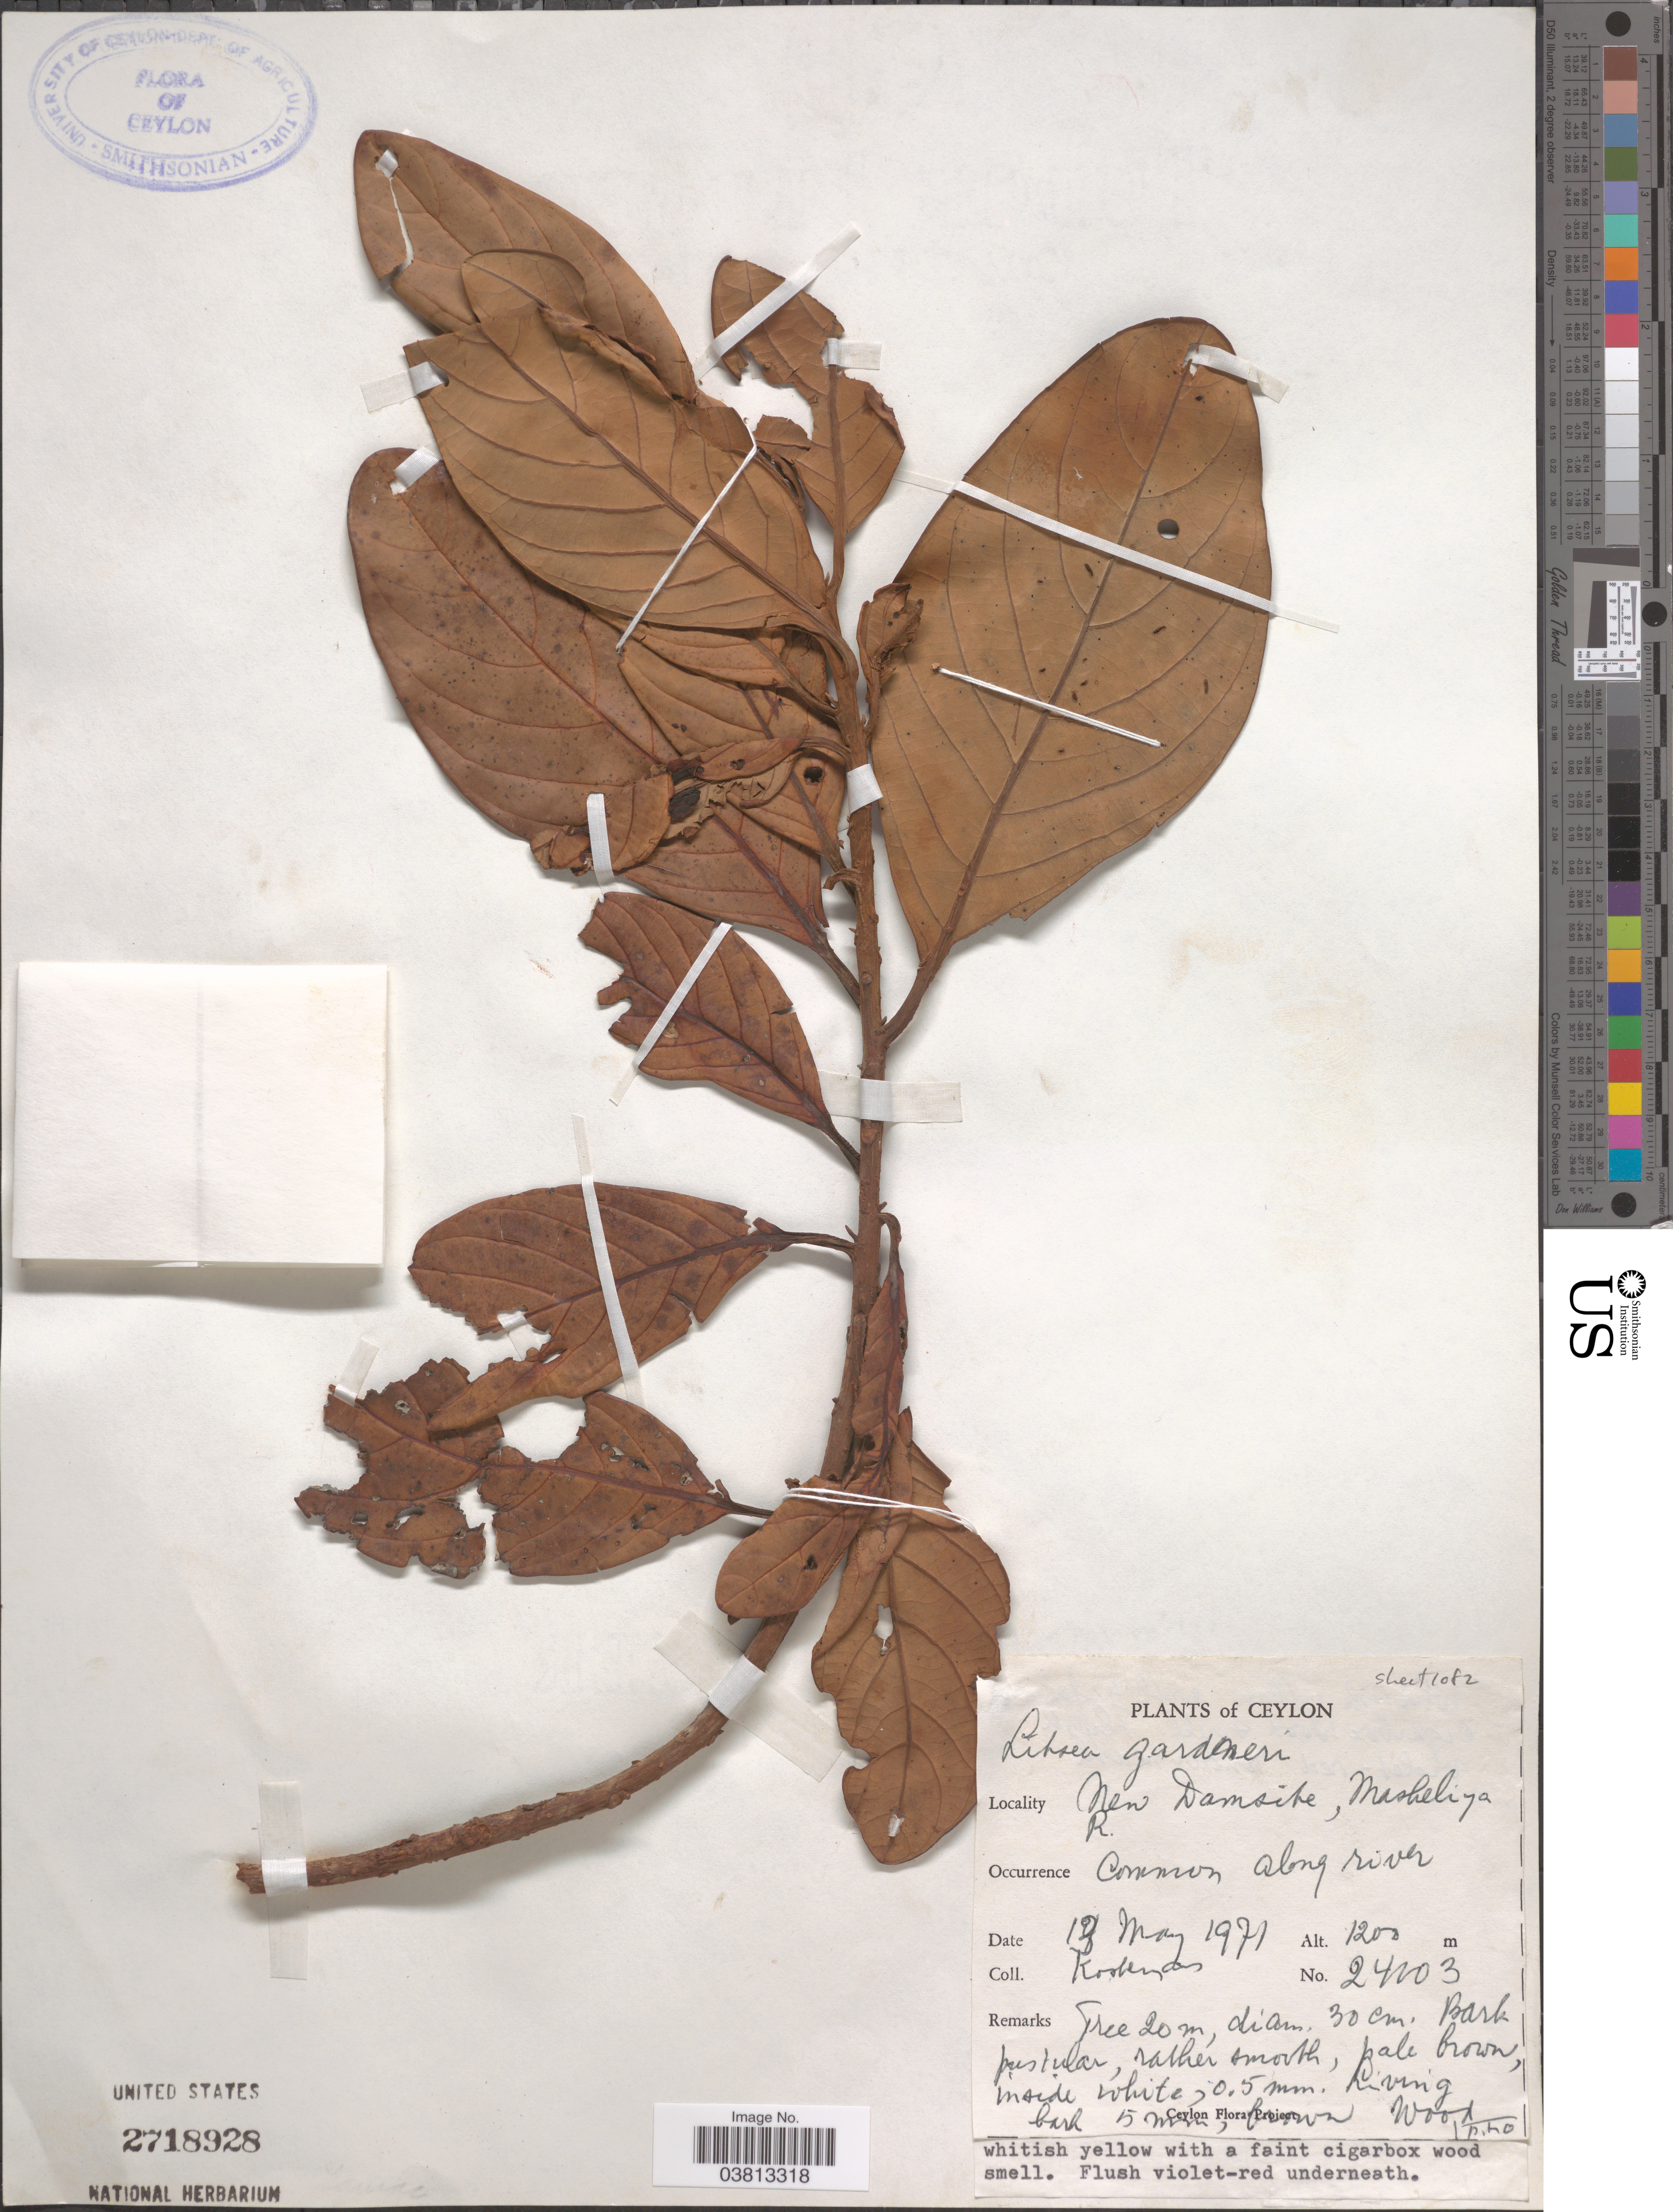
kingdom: Plantae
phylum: Tracheophyta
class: Magnoliopsida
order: Laurales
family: Lauraceae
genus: Litsea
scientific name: Litsea gardneri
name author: Meisn.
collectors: Kostermans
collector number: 24103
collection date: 1971-05-13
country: Sri Lanka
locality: Ceylon. New Damsibe, Maskeliya R. Common along river.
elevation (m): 1200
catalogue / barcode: US 2718928